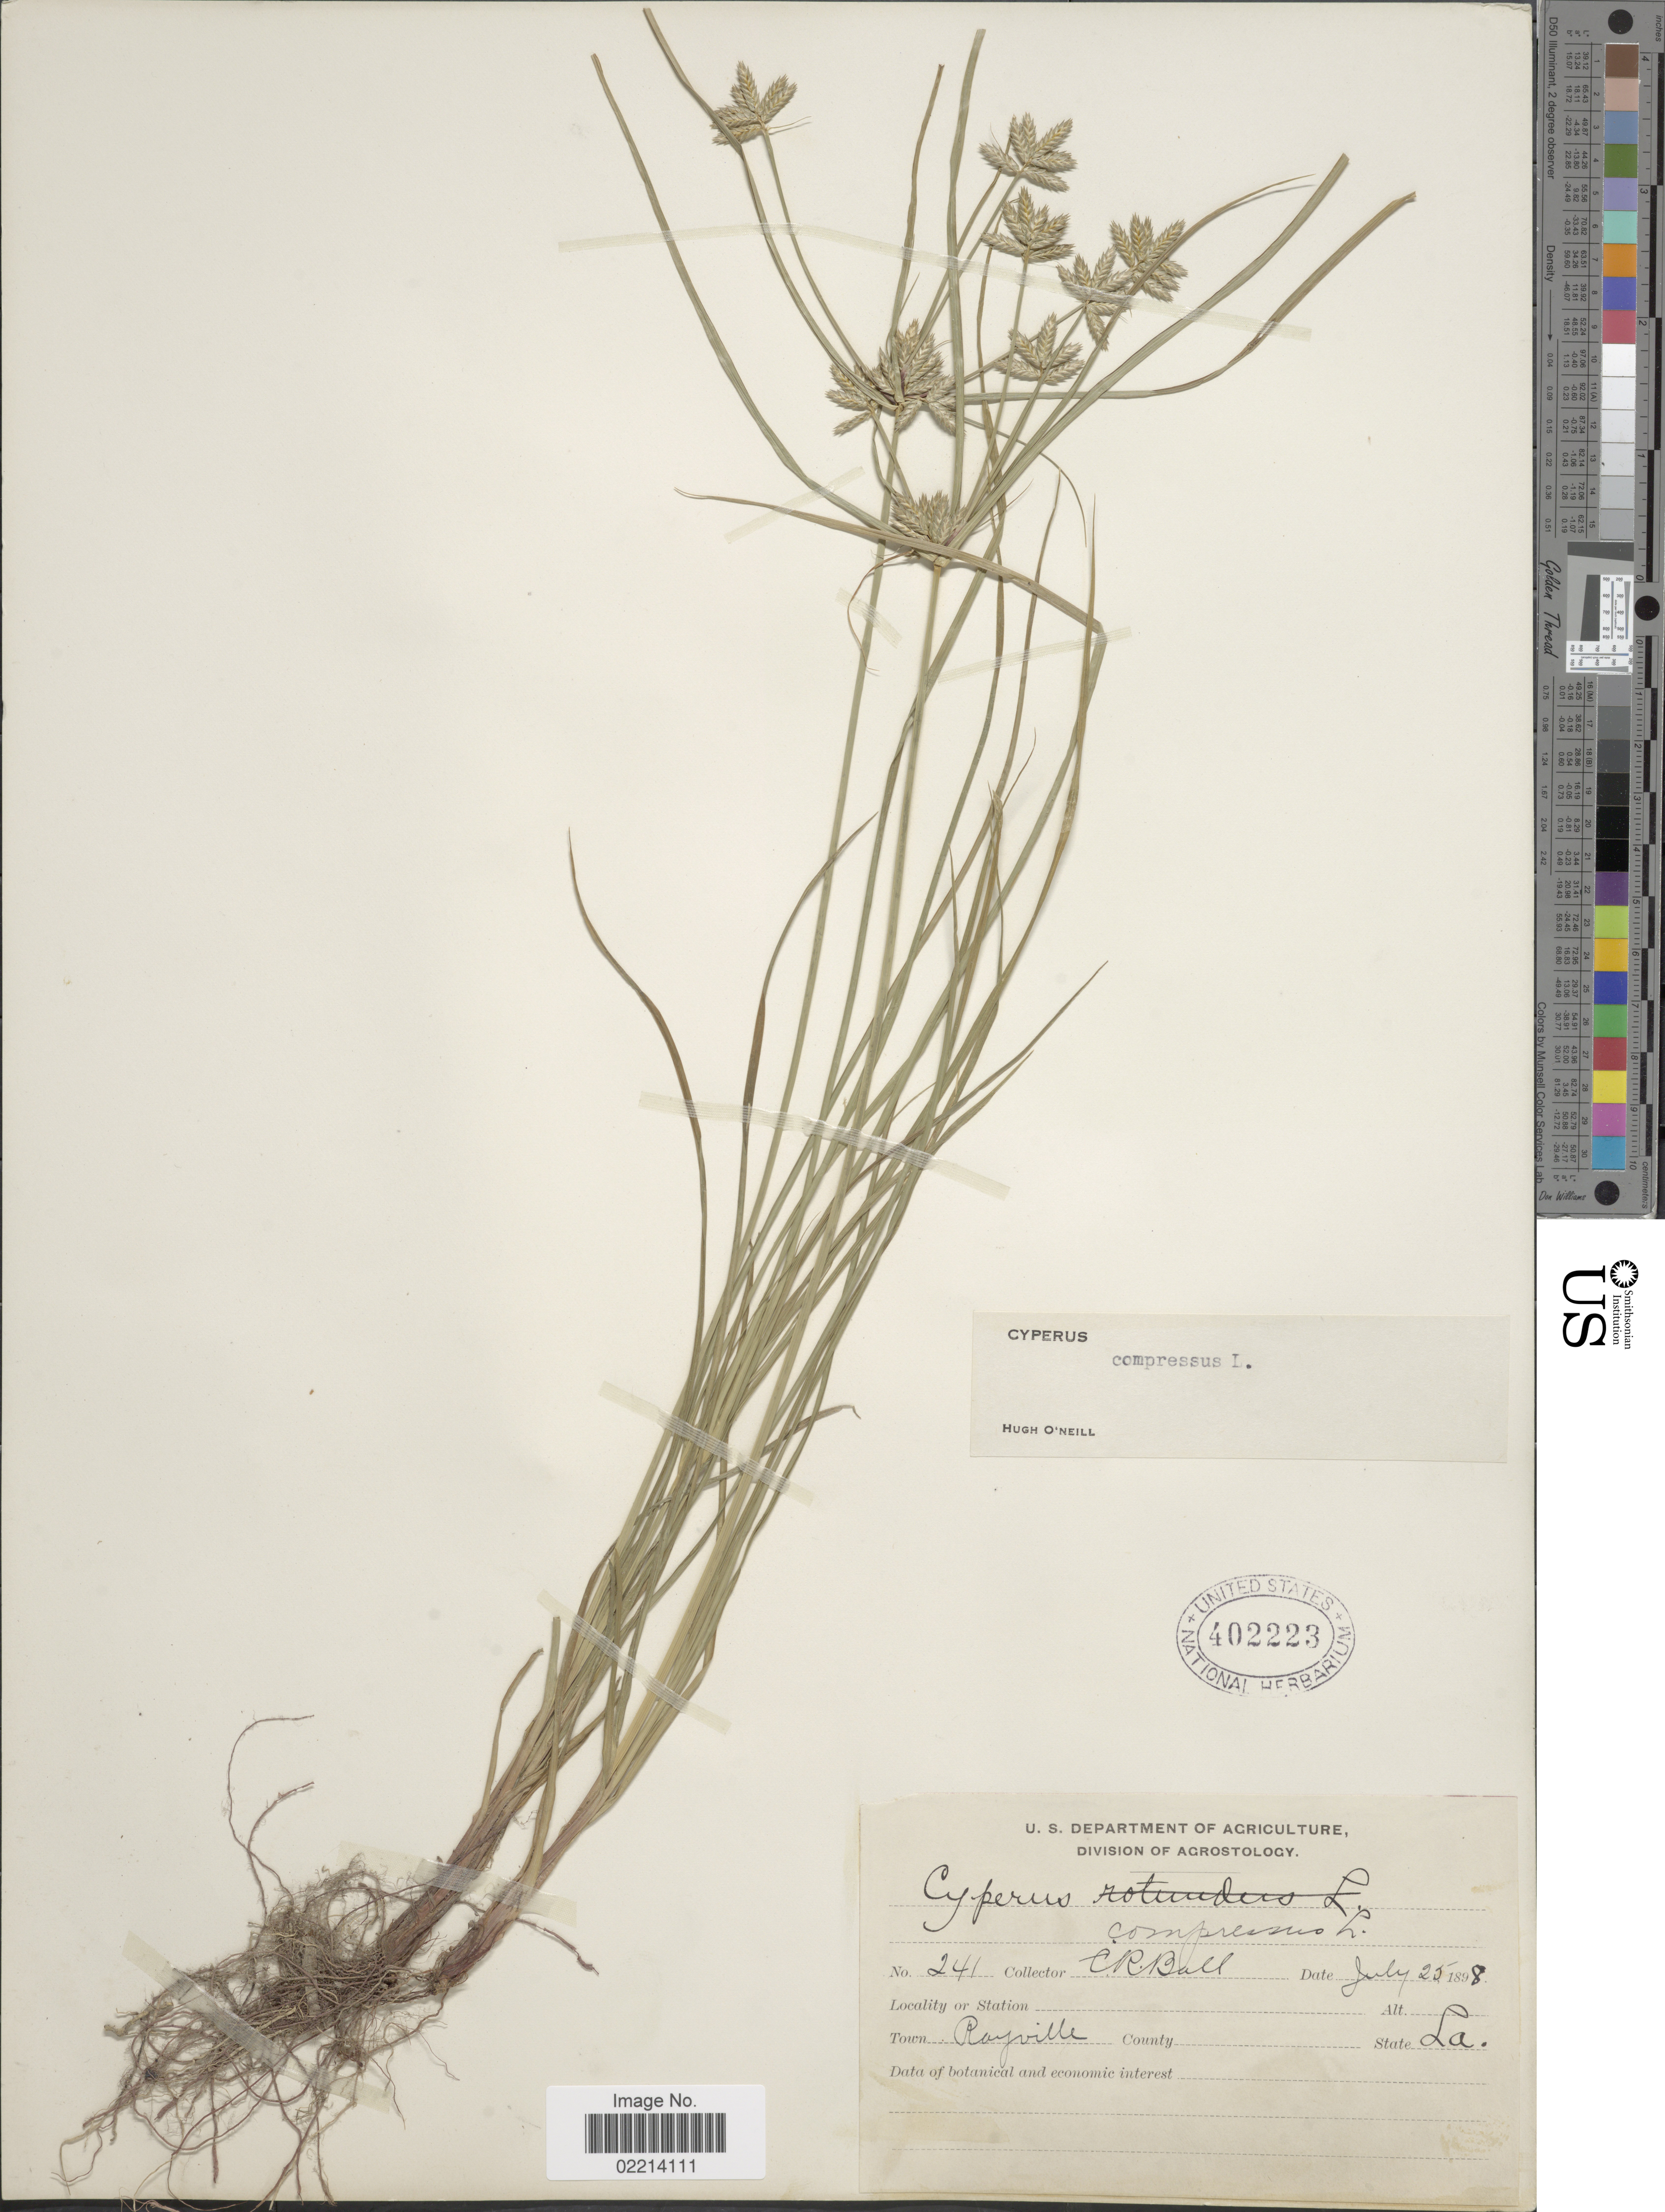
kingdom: Plantae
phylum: Tracheophyta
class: Liliopsida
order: Poales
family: Cyperaceae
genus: Cyperus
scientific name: Cyperus compressus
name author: L.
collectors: C. R. Ball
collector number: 241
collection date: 1898-07-25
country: United States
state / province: Louisiana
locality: Towwn Rayville. State La.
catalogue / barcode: US 402223